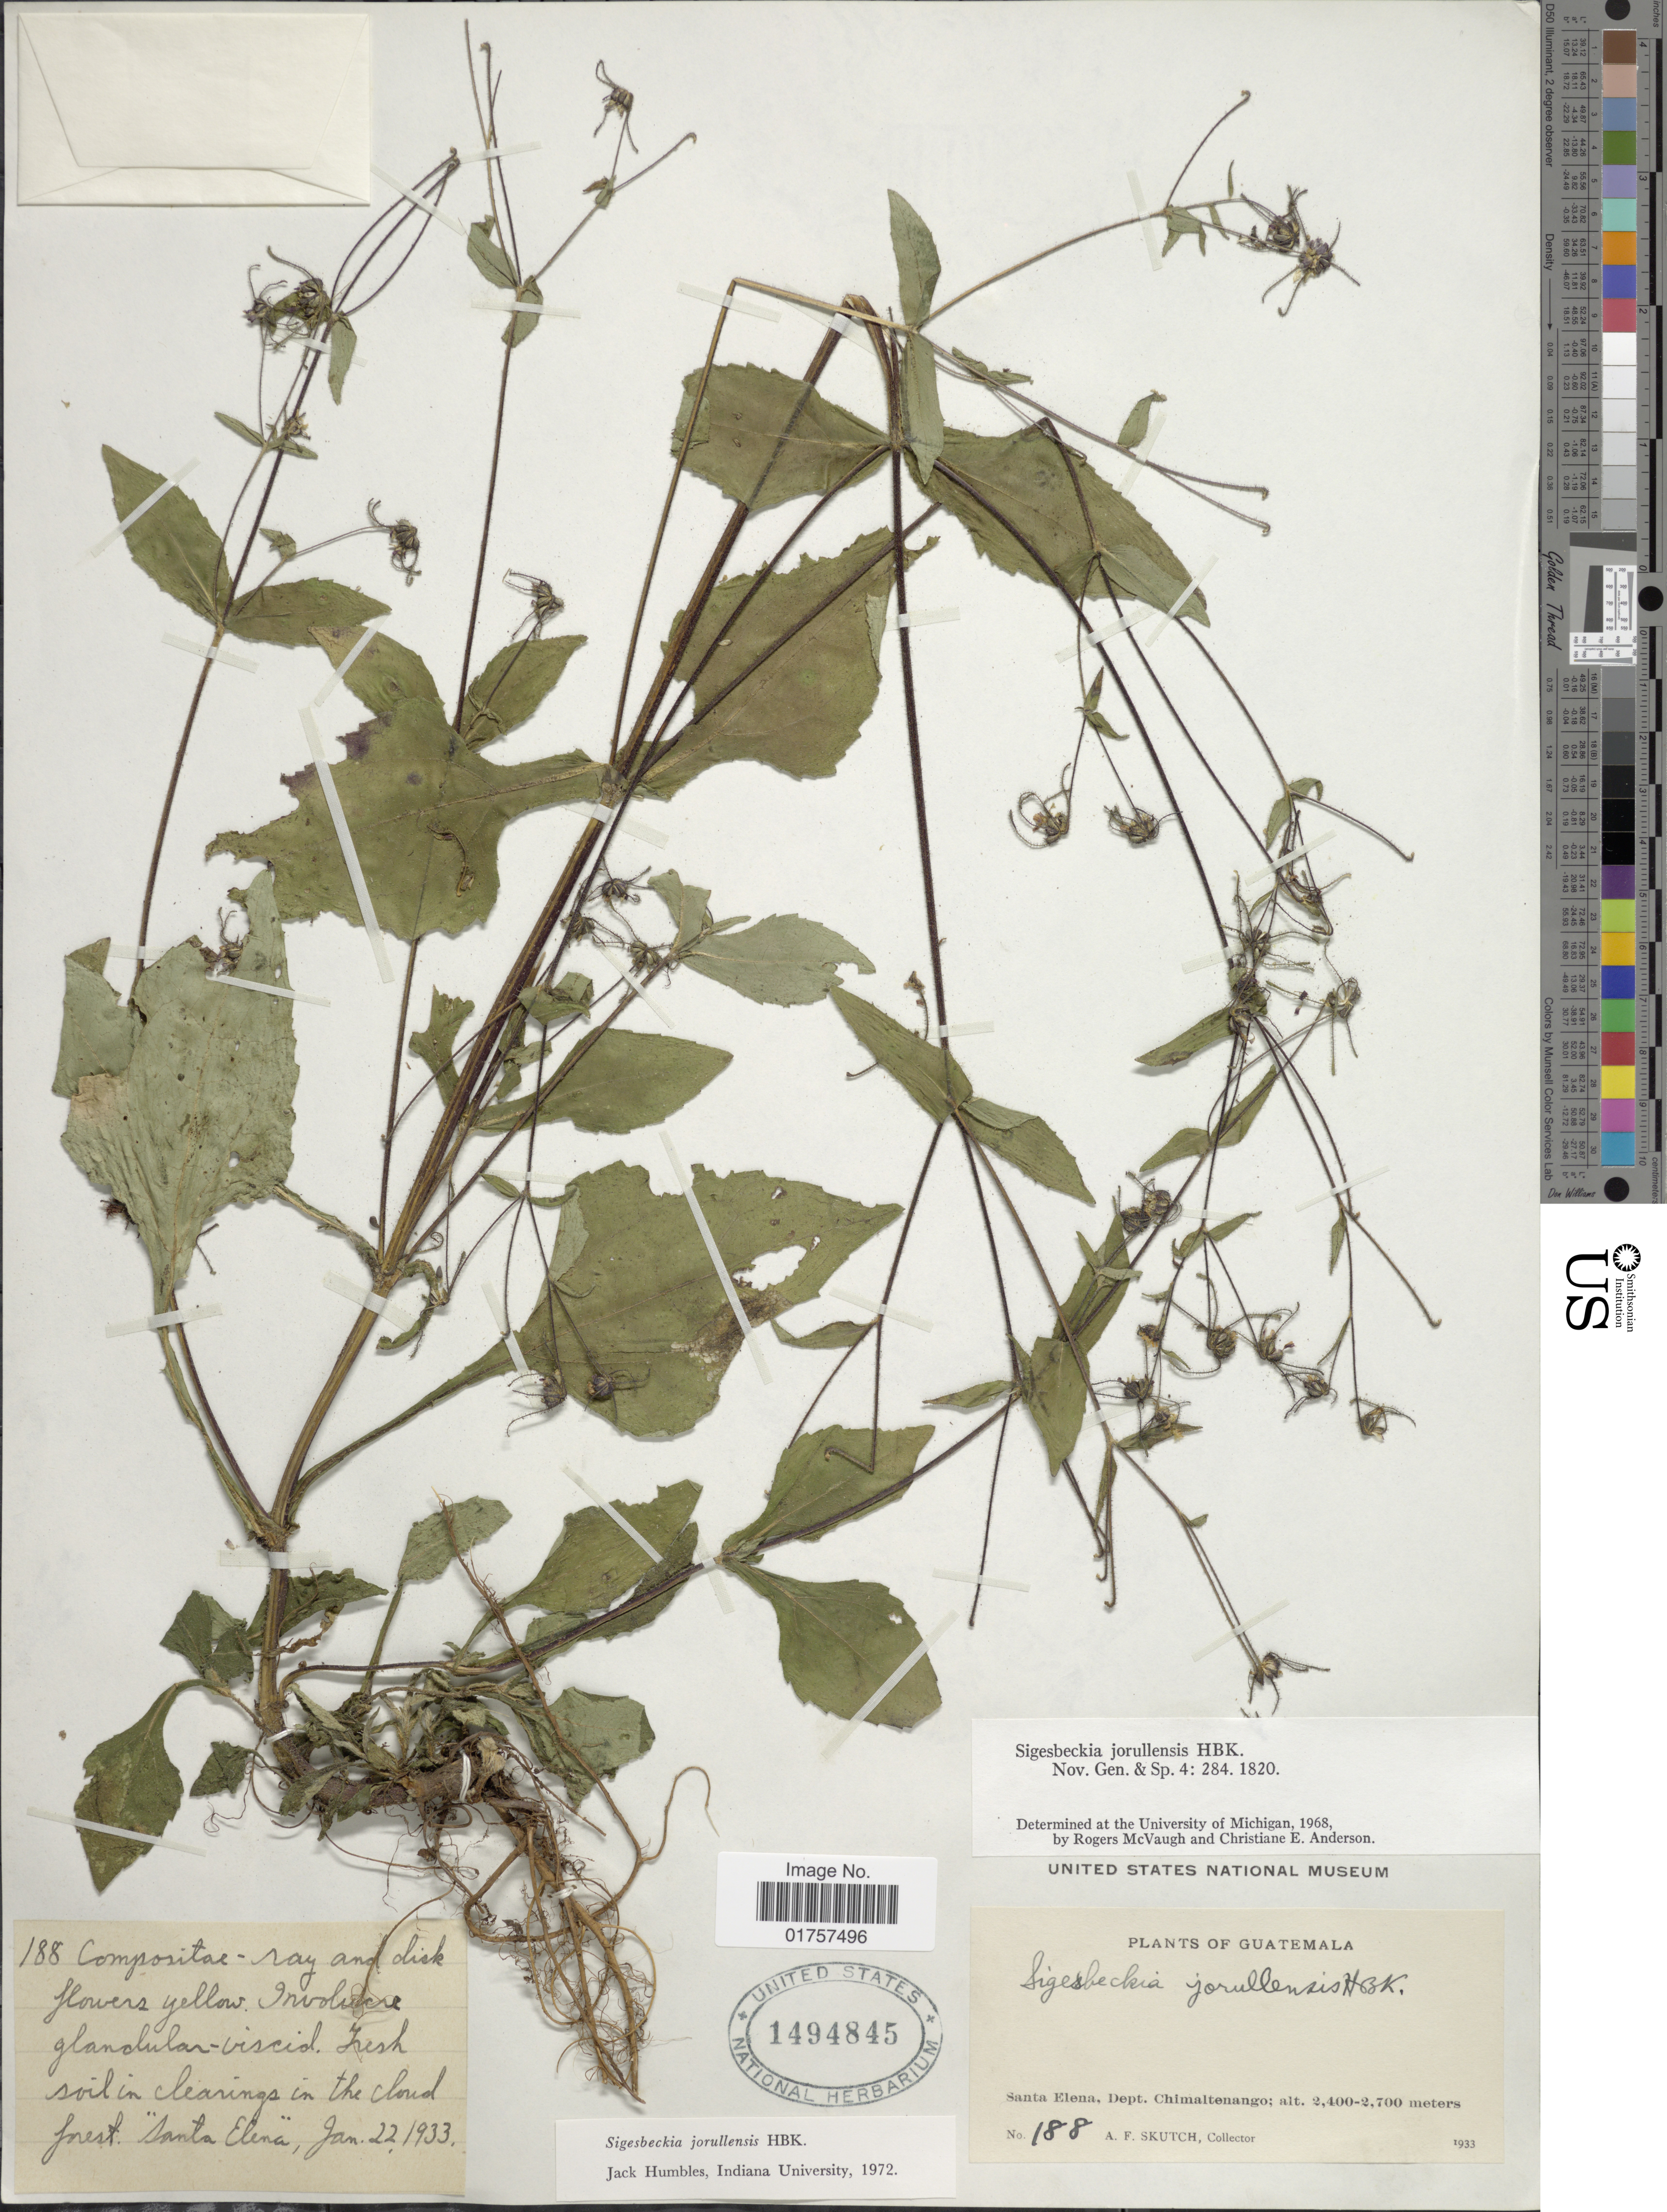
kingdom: Plantae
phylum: Tracheophyta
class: Magnoliopsida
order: Asterales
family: Asteraceae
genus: Sigesbeckia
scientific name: Sigesbeckia jorullensis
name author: Kunth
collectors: A. F. Skutch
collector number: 188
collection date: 1933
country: Guatemala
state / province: Chimaltenango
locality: Santa Elena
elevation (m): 2400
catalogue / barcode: US 1494845